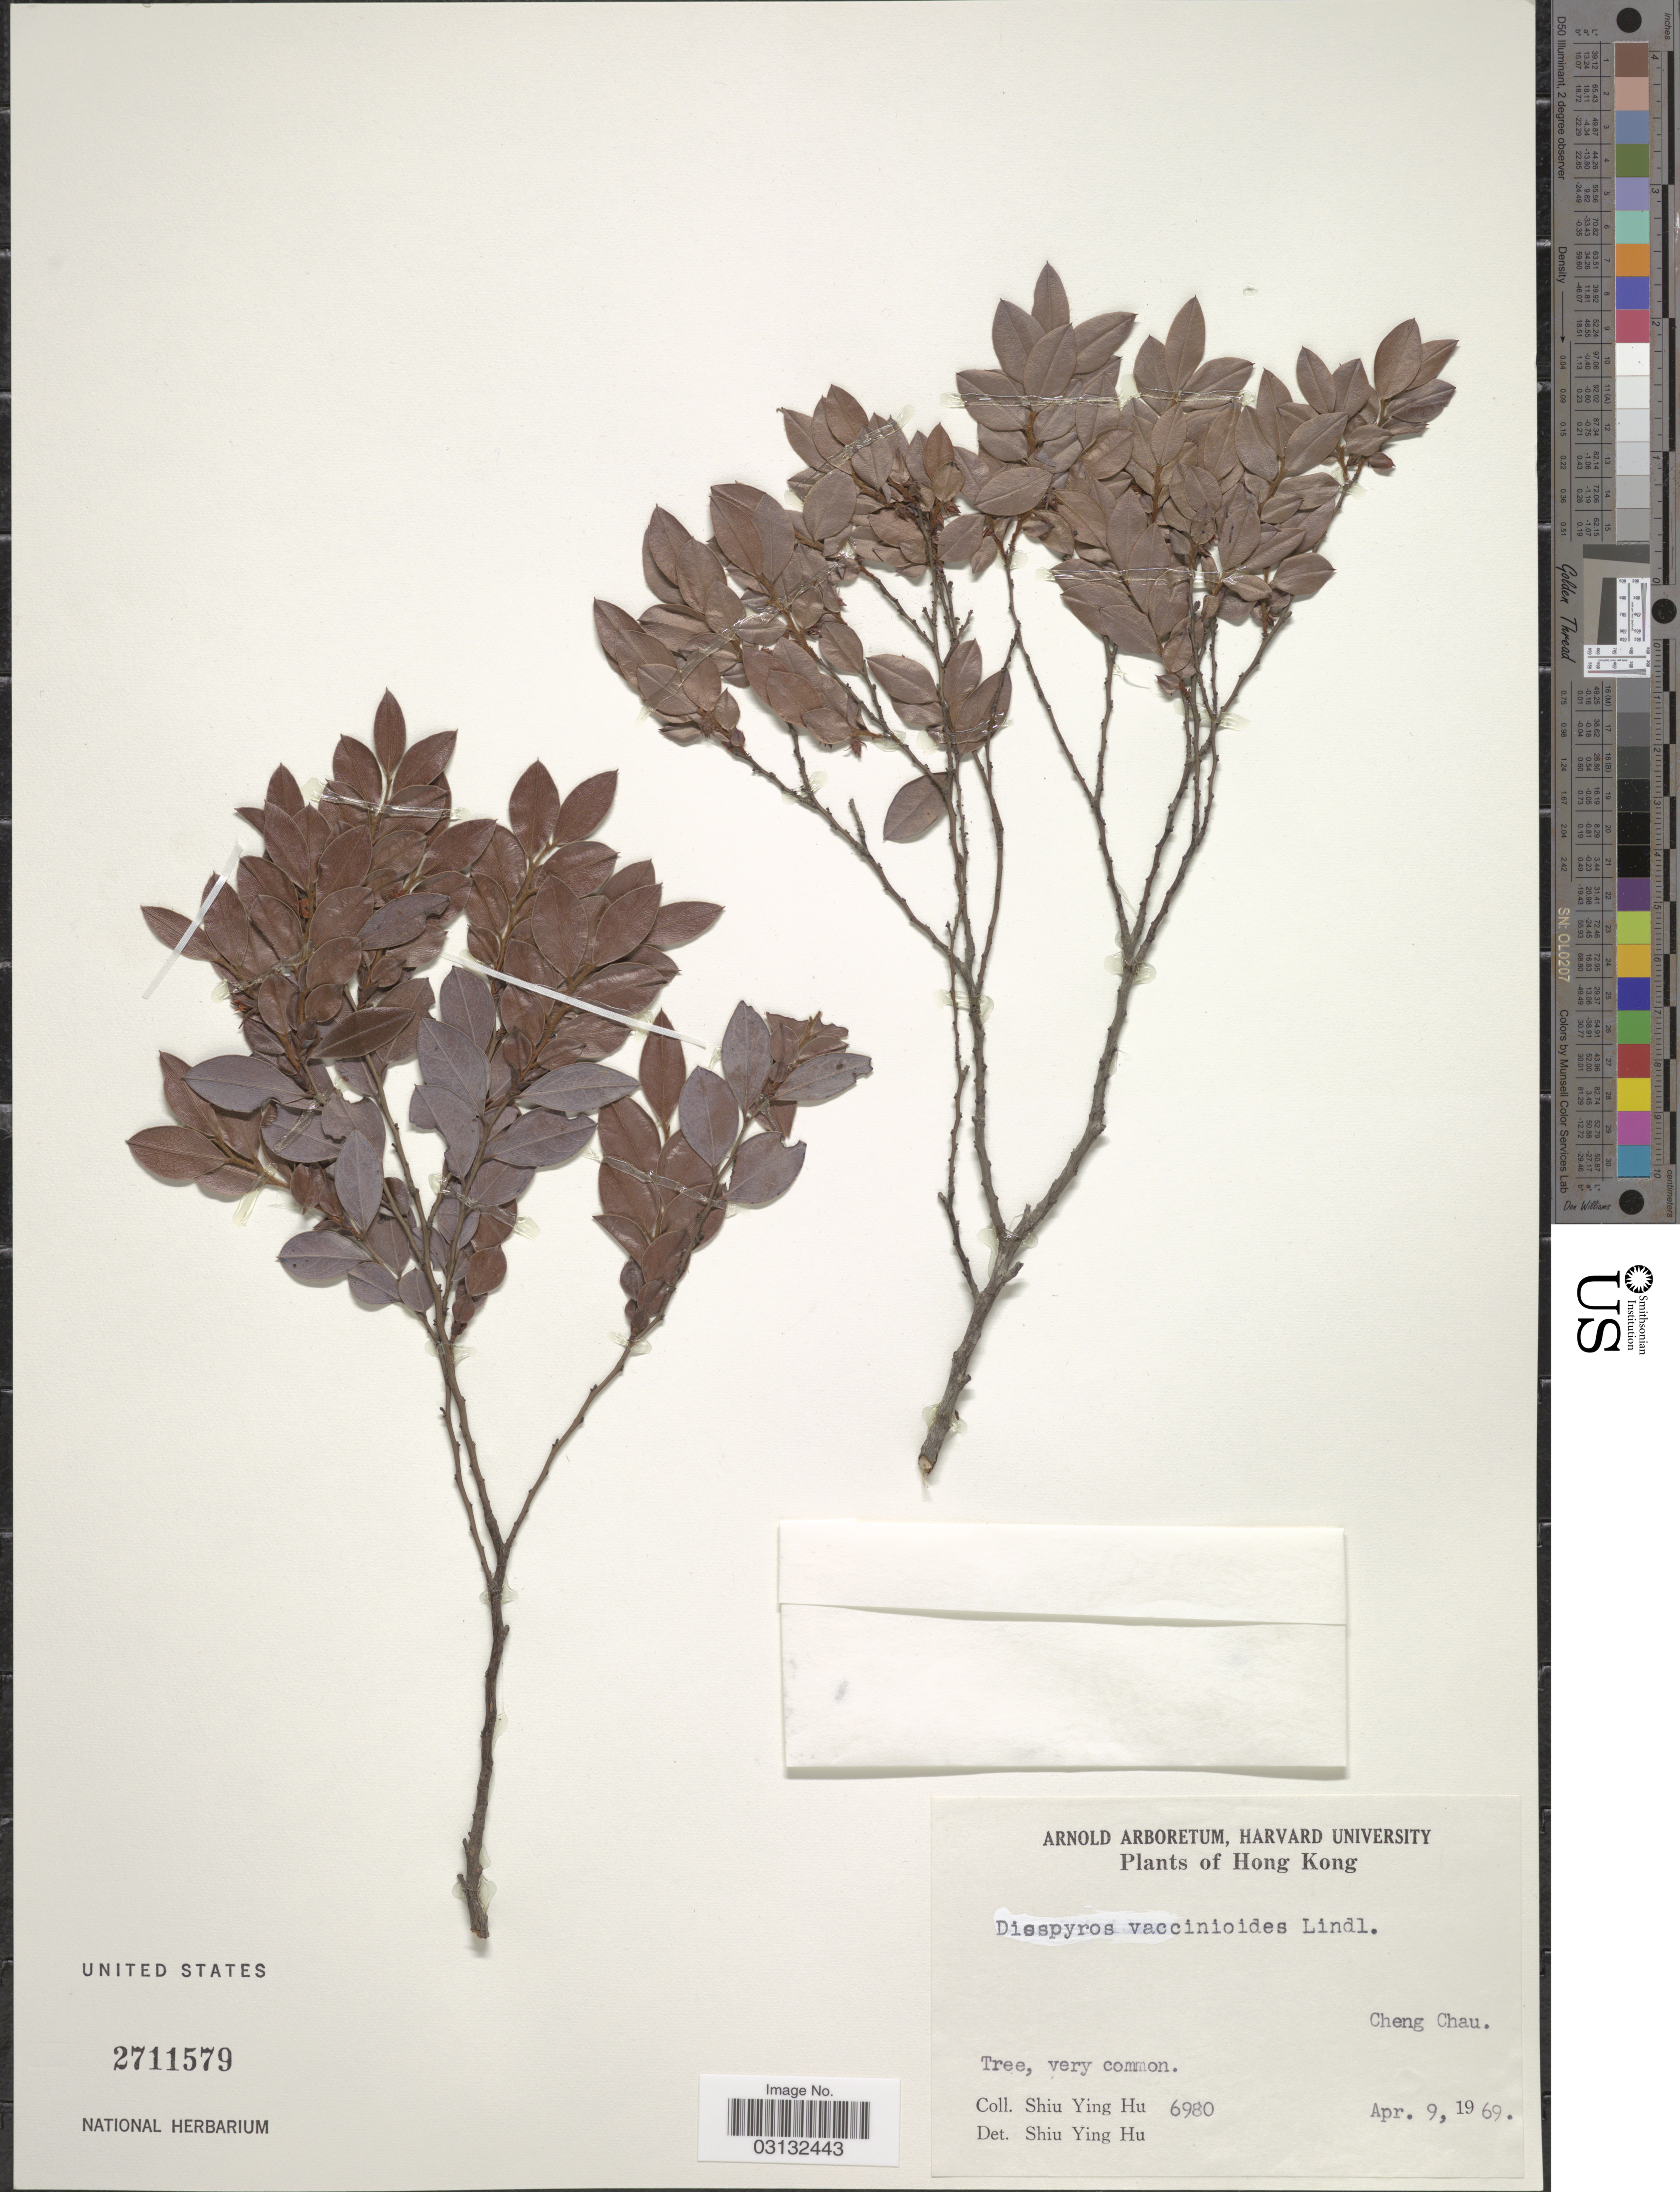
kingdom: Plantae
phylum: Tracheophyta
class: Magnoliopsida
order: Ericales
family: Ebenaceae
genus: Diospyros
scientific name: Diospyros vaccinioides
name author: Lindl.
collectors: S. Y. Hu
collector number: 6980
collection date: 1969-04-09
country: China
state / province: Hong Kong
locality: Cheng Chau.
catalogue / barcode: US 2711579